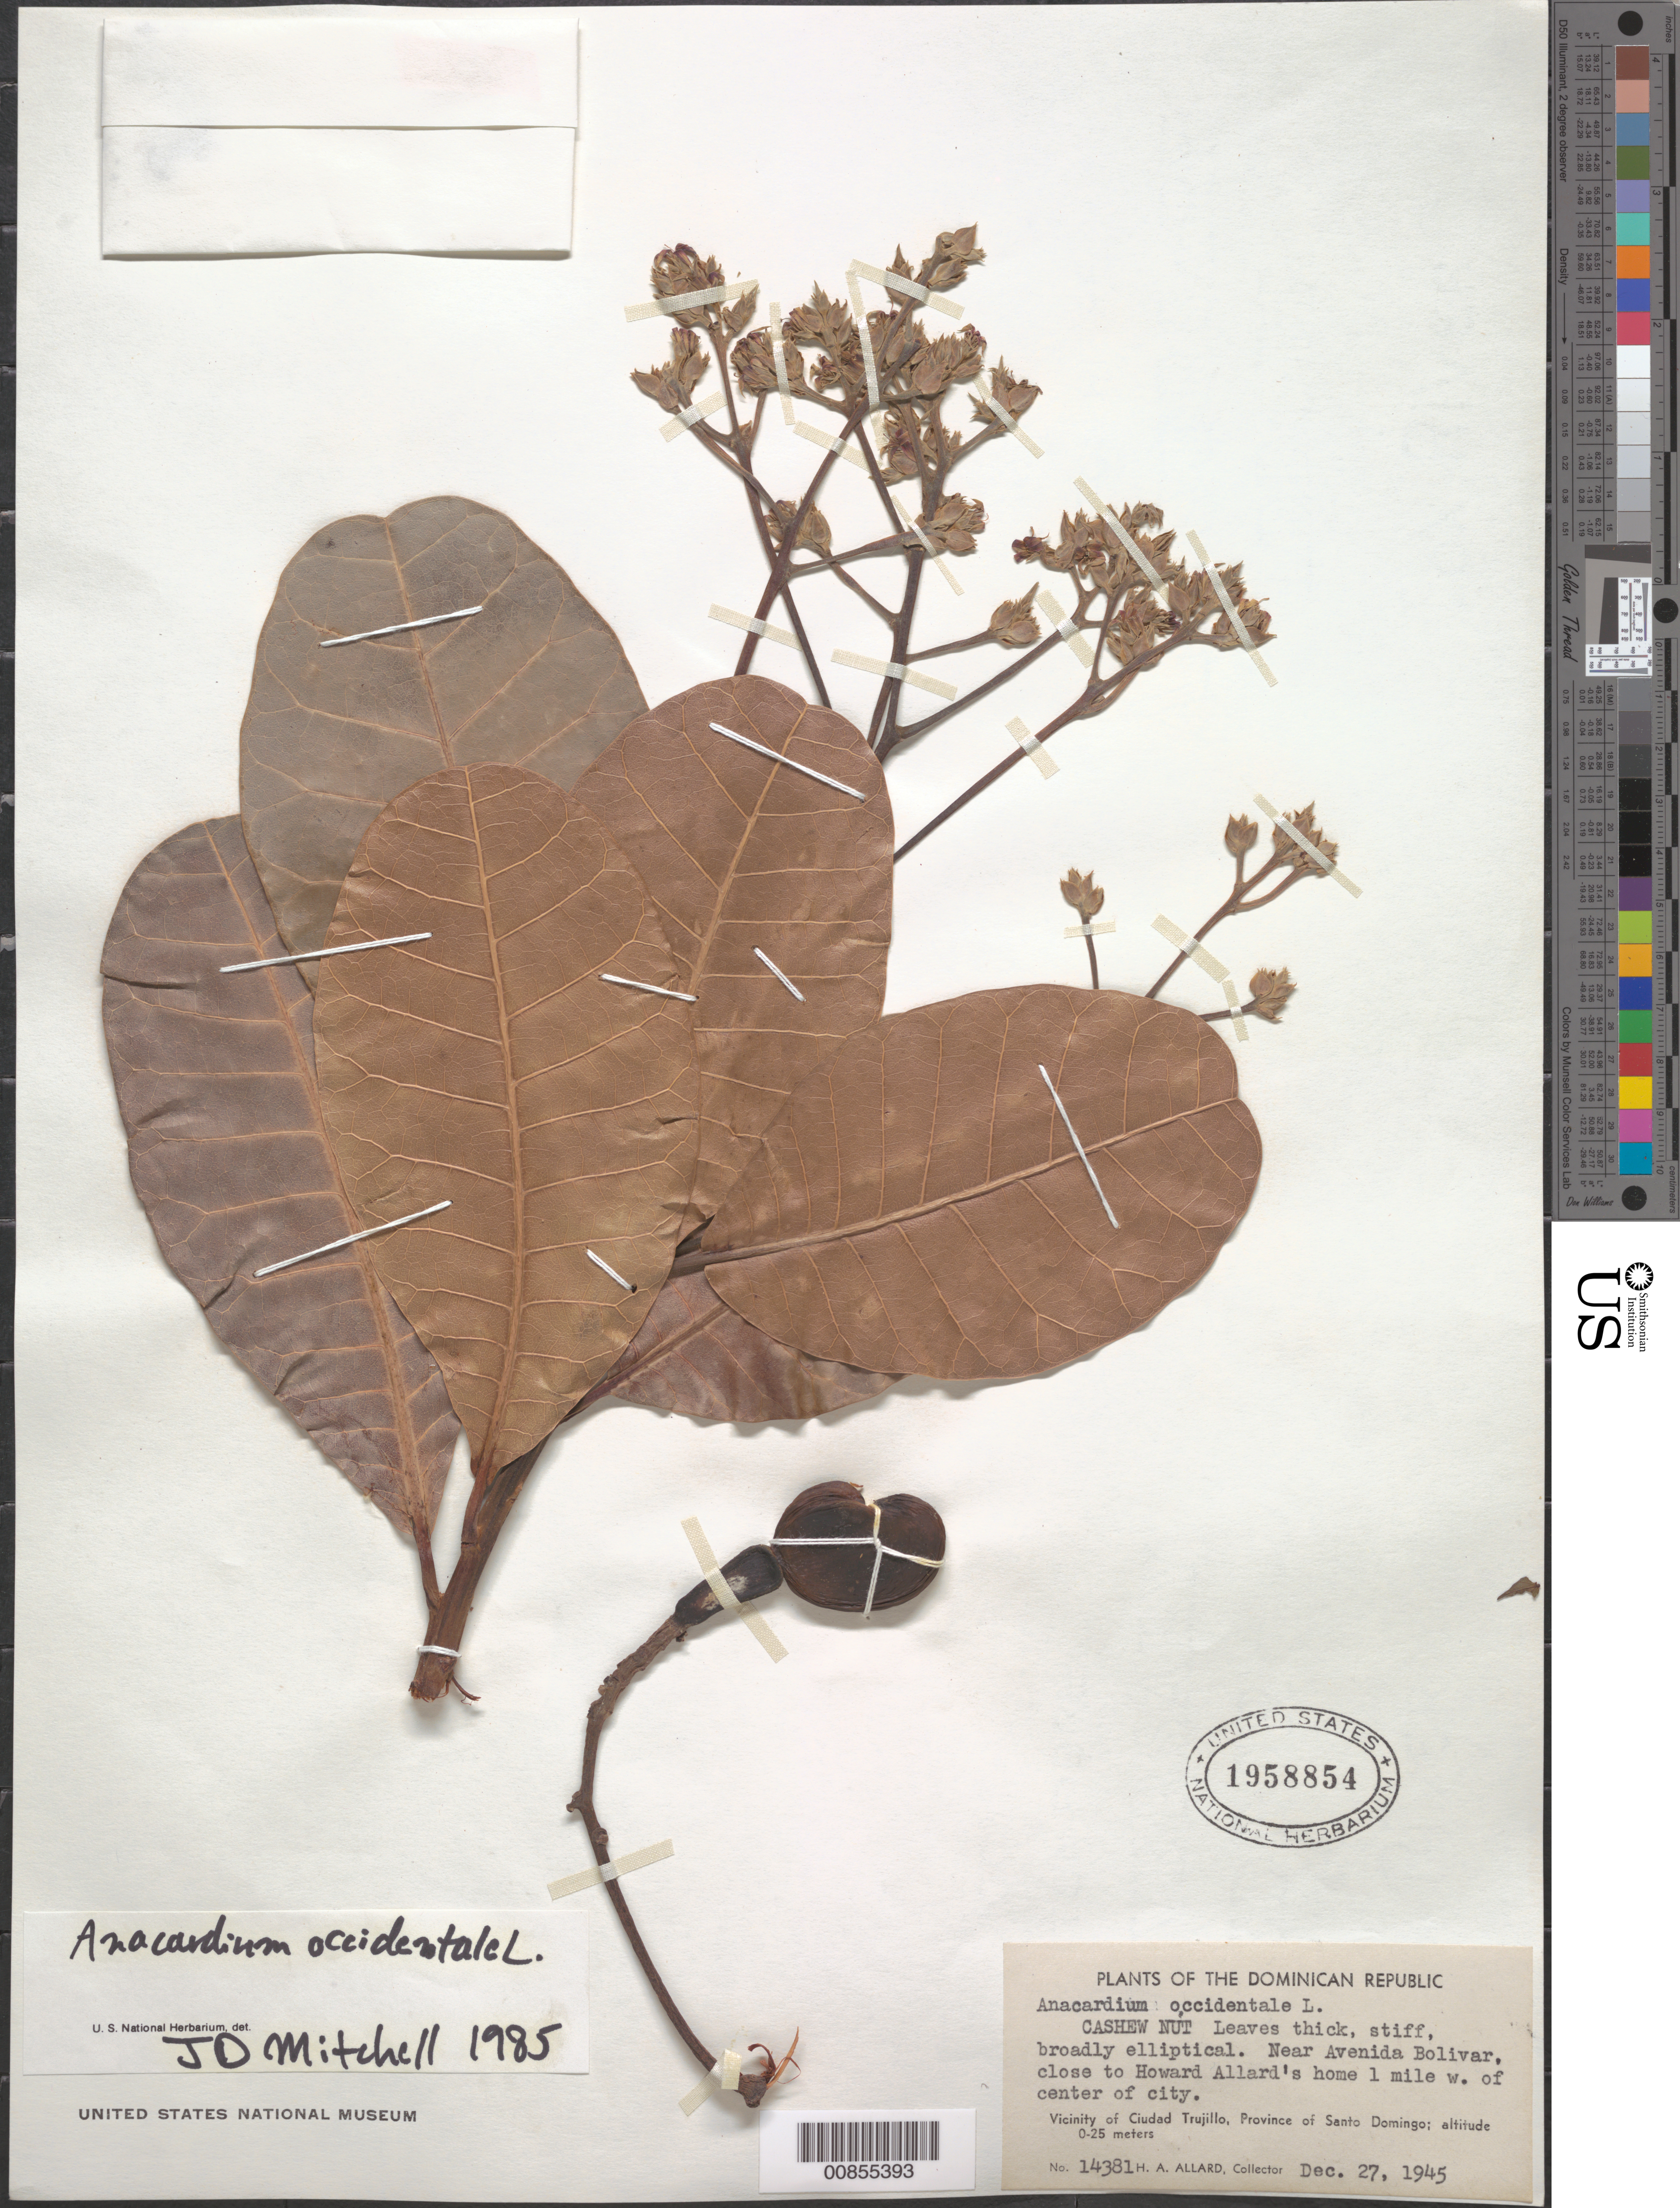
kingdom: Plantae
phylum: Tracheophyta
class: Magnoliopsida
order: Sapindales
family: Anacardiaceae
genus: Anacardium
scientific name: Anacardium occidentale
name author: L.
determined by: Mitchell, John D.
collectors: H. A. Allard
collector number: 14381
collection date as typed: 27 Dec 1945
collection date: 1945-12-27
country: Dominican Republic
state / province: Distrito Nacional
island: Hispaniola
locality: Vicinity of Santo Domingo City, near Avenida Bolivar, close to Howard Allard's home, 1 mile 1 W of center of city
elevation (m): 0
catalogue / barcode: US 1958854